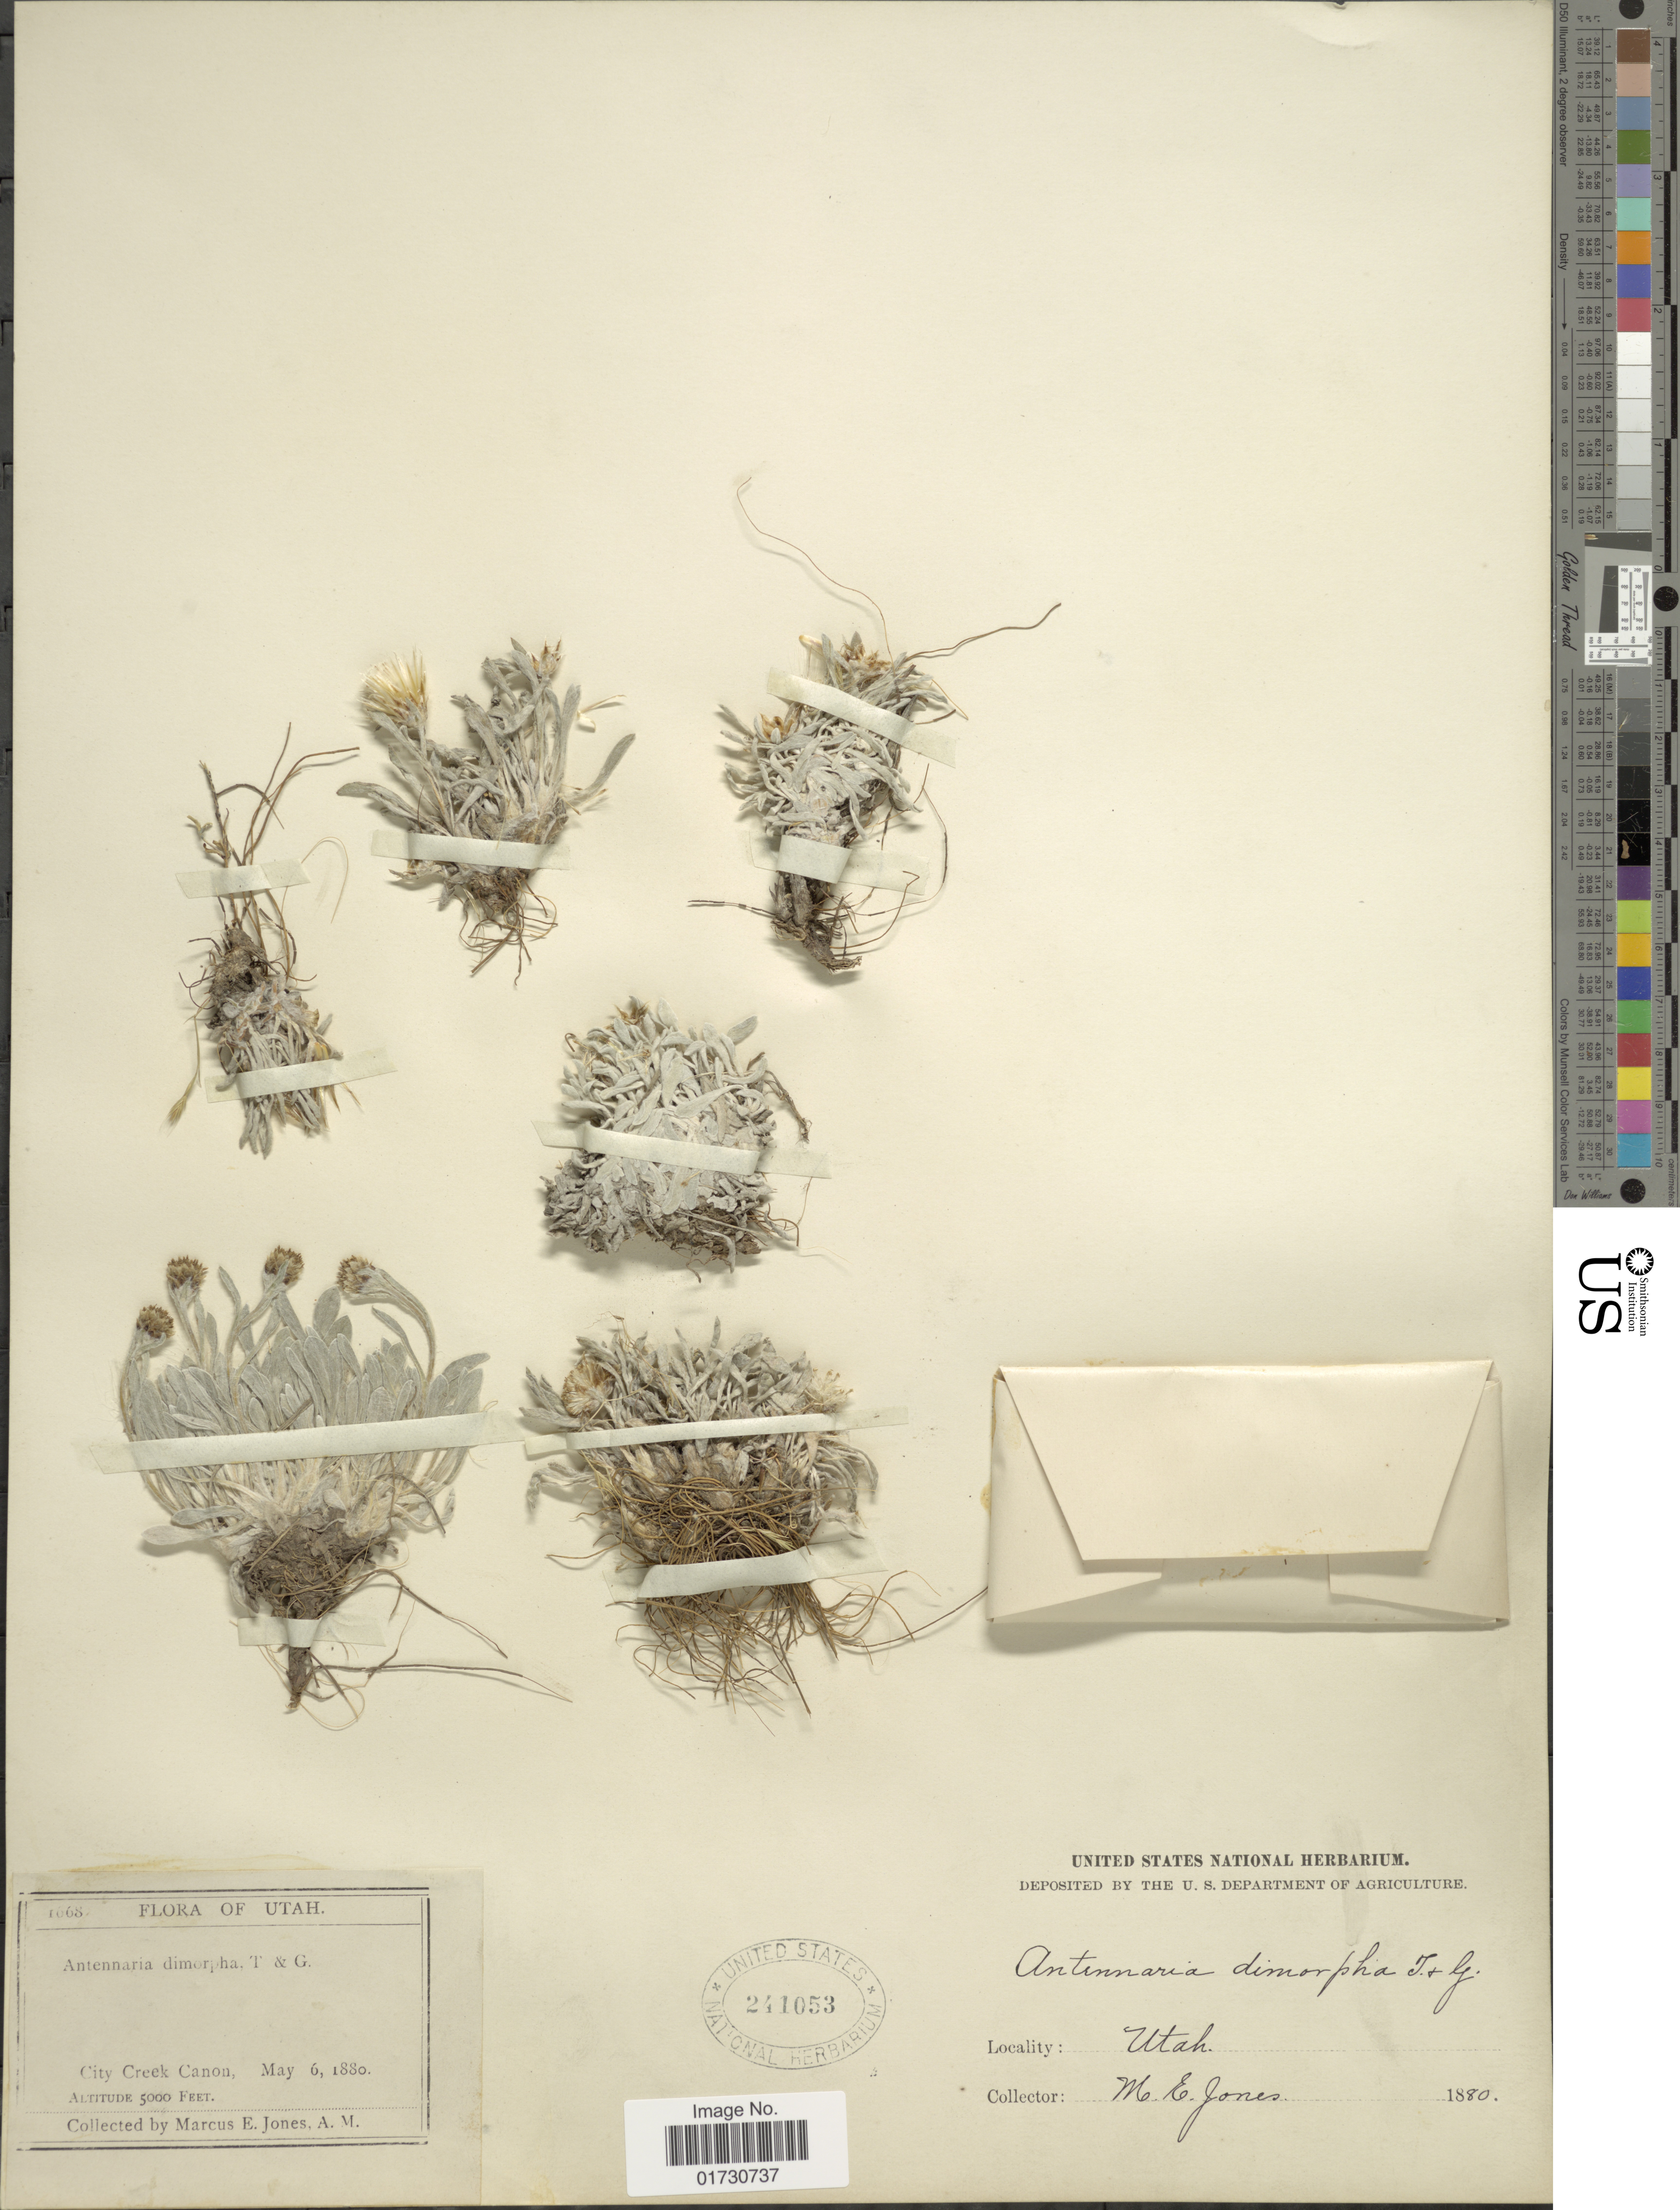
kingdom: Plantae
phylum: Tracheophyta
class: Magnoliopsida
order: Asterales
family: Asteraceae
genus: Antennaria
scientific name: Antennaria dimorpha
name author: (Nutt.) Torr. & A. Gray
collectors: M. E. Jones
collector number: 1668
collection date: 1880-05-06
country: United States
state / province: Utah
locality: City Creek Canon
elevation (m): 1524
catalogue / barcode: US 241053